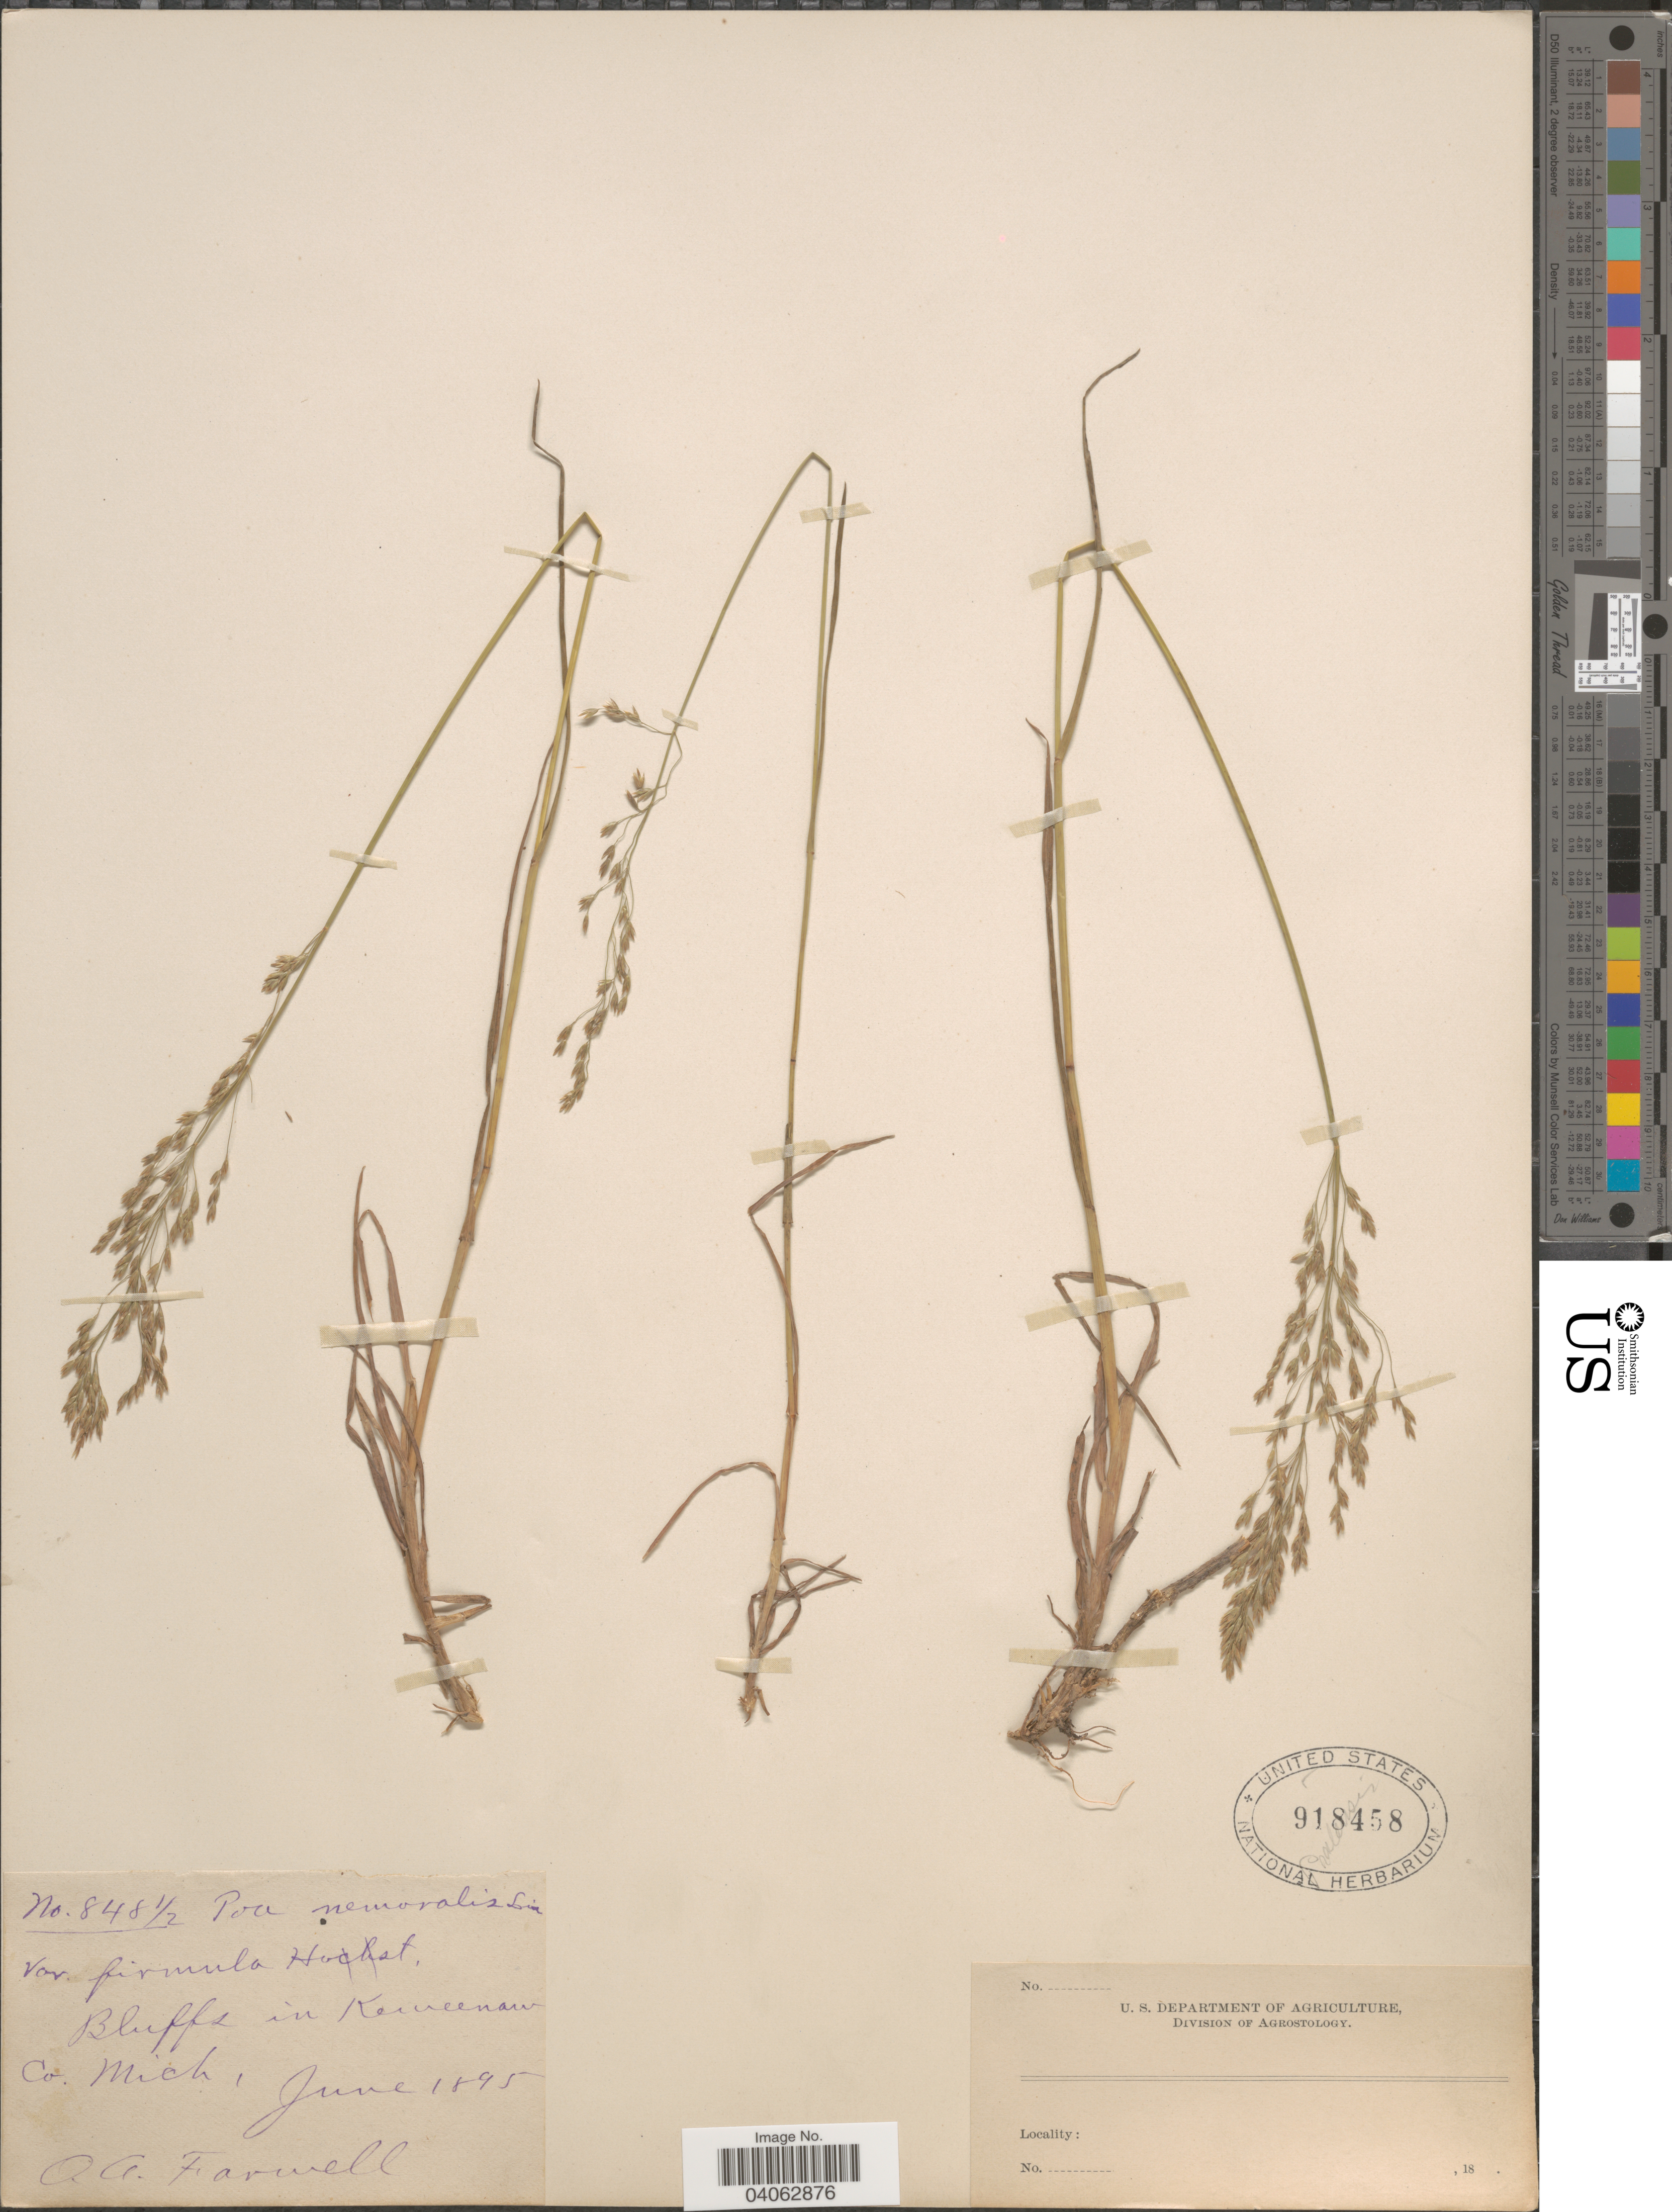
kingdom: Plantae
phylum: Tracheophyta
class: Liliopsida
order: Poales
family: Poaceae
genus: Poa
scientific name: Poa pratensis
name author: L.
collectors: O. Farwell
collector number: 848½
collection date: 1895-06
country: United States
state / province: Michigan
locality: Bluffs in Keweenaw Co.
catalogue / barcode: US 918458